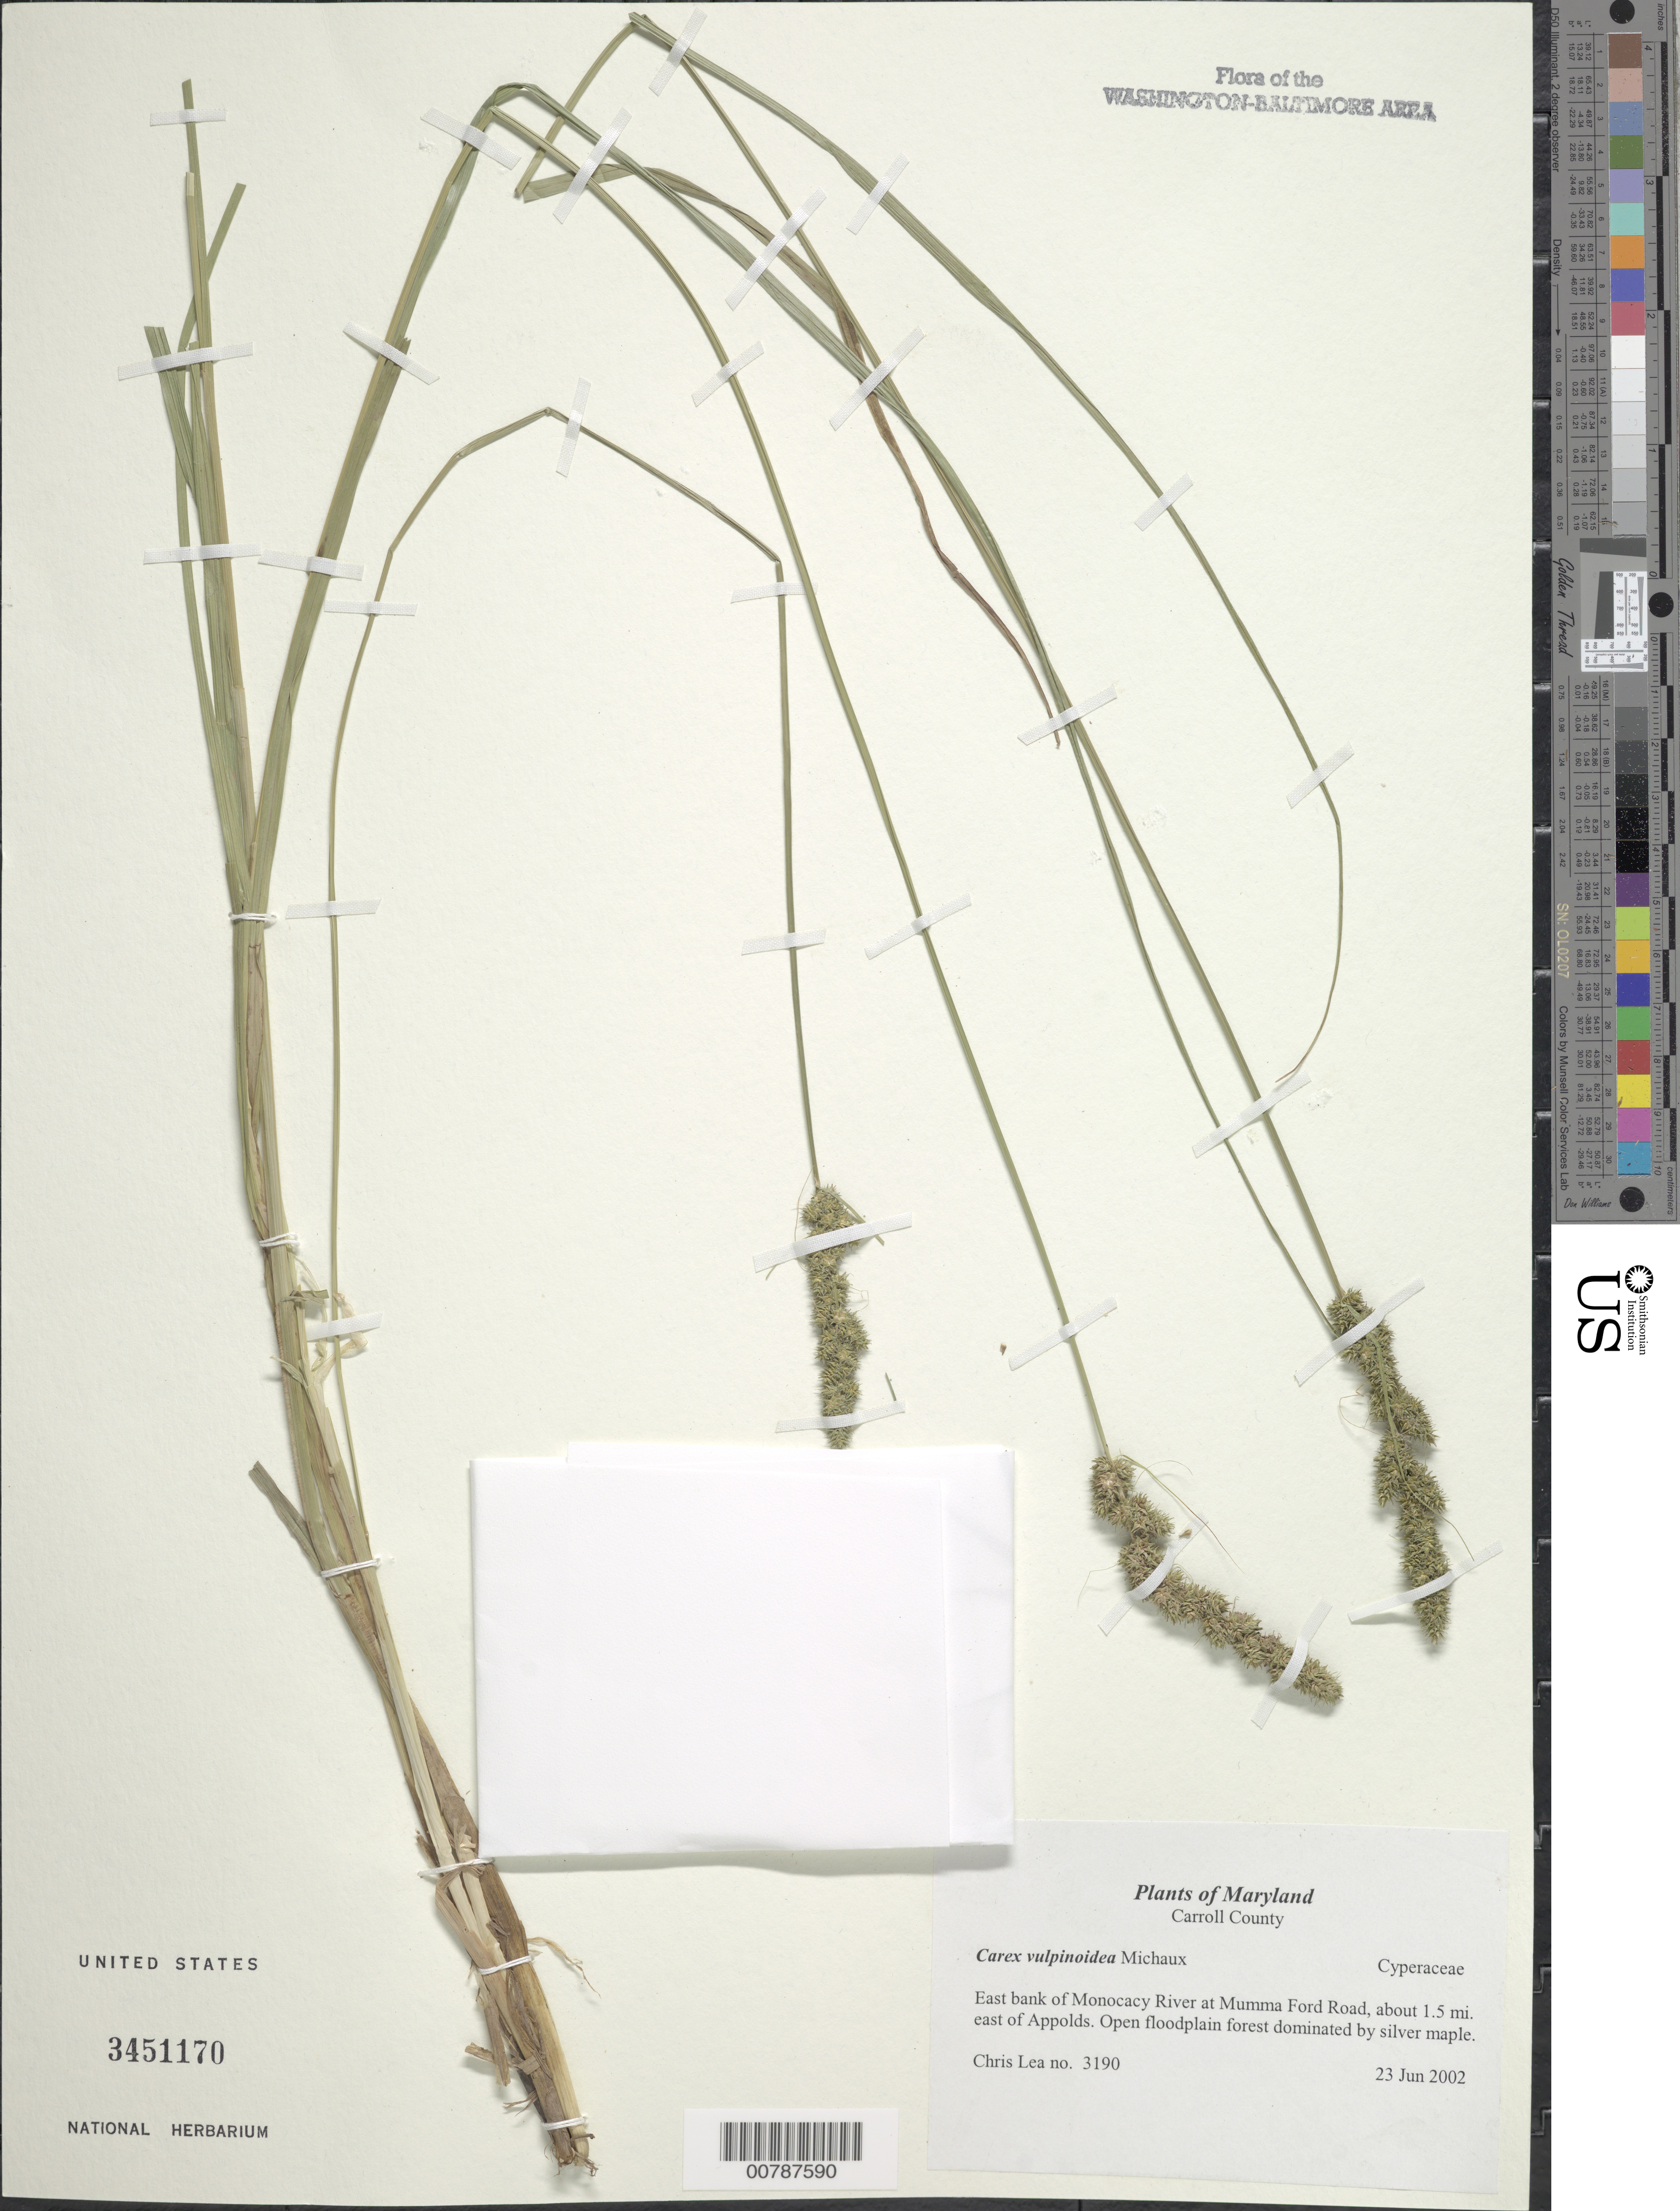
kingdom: Plantae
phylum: Tracheophyta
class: Liliopsida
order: Poales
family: Cyperaceae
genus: Carex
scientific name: Carex vulpinoidea Michx.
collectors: C. Lea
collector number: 3190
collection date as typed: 23 Jun 2002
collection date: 2002-06-23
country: United States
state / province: Maryland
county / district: Carroll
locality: East bank of Monocacy River at Mumma Ford Road, about 1.5 mi. east of Appolds.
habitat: Open floodplain forest dominated by silver maple.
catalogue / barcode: US 3451170